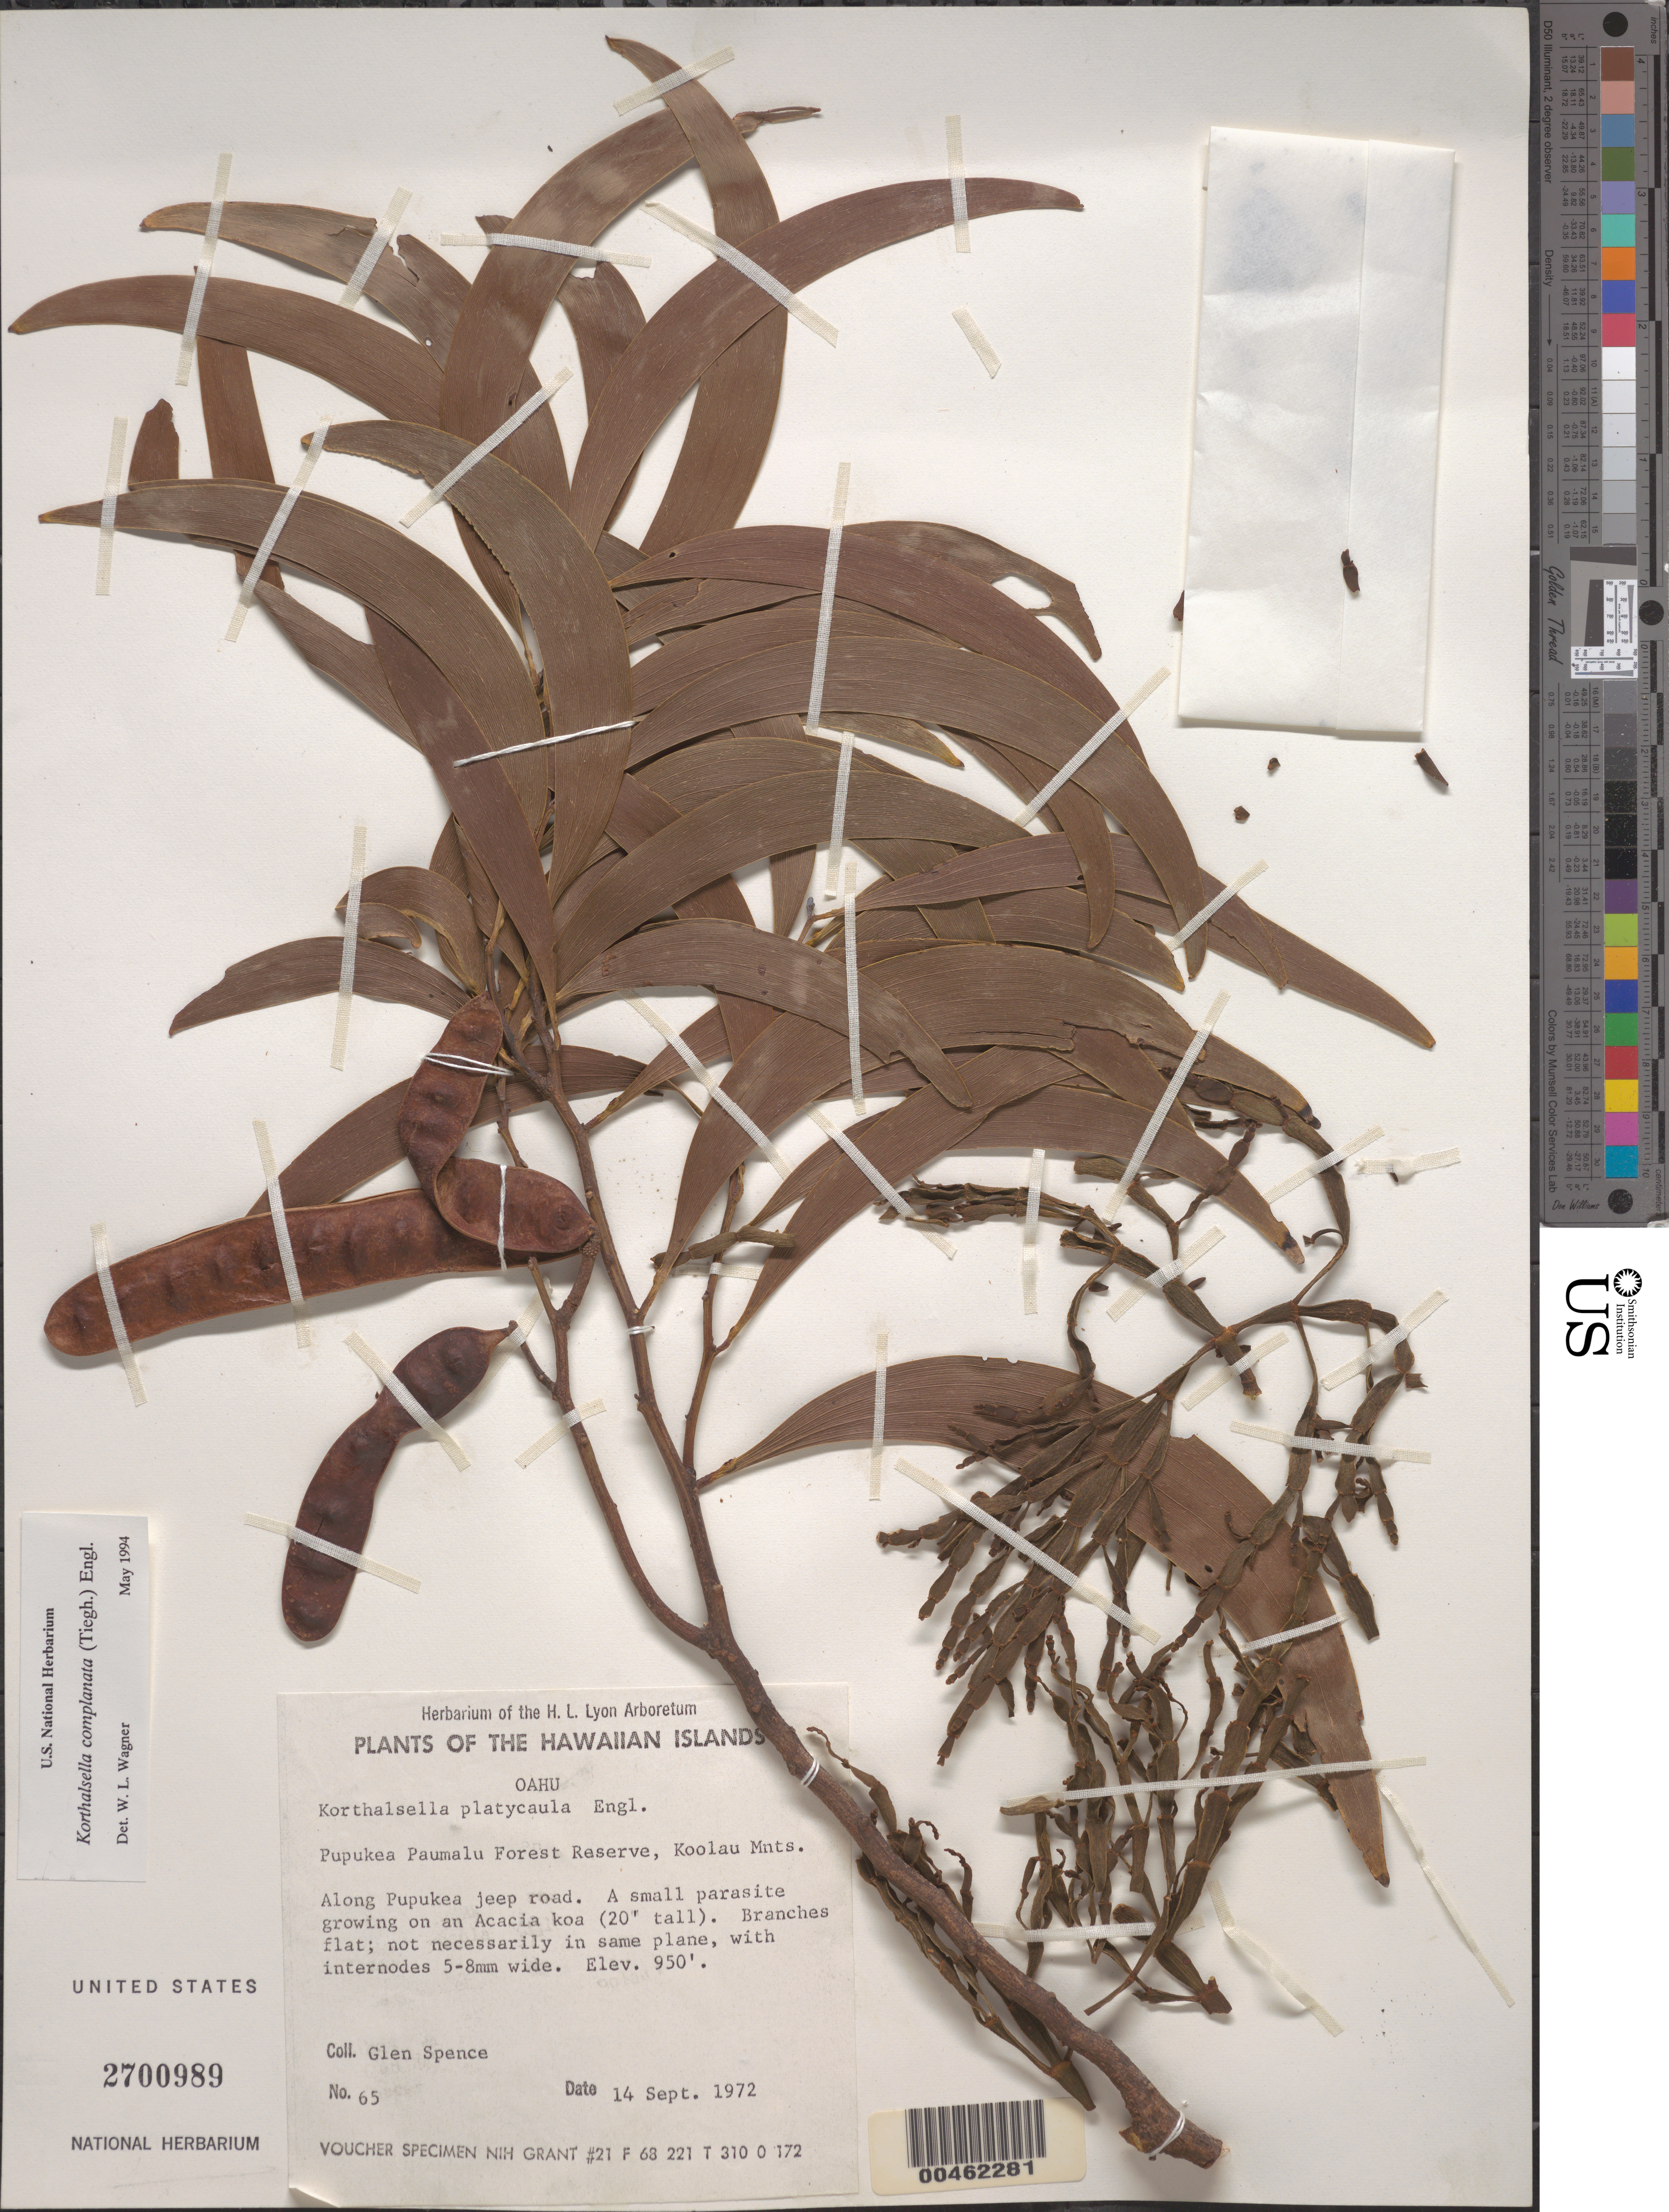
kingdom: Plantae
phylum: Tracheophyta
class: Magnoliopsida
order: Santalales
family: Viscaceae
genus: Korthalsella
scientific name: Korthalsella complanata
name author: (Tiegh.) Engl.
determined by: Wagner, W. L., (BOT), Smithsonian Institution - National Museum of Natural History (UNITED STATES)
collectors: G. Spence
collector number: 65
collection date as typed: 14 Sep 1972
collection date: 1972-09-14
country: United States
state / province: Hawaii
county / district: Honolulu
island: Oahu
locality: Pupukea Paumalu Forest Reserve, Koolau Mnts., Along Pupukea jeep road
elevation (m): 290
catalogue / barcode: US 2700989